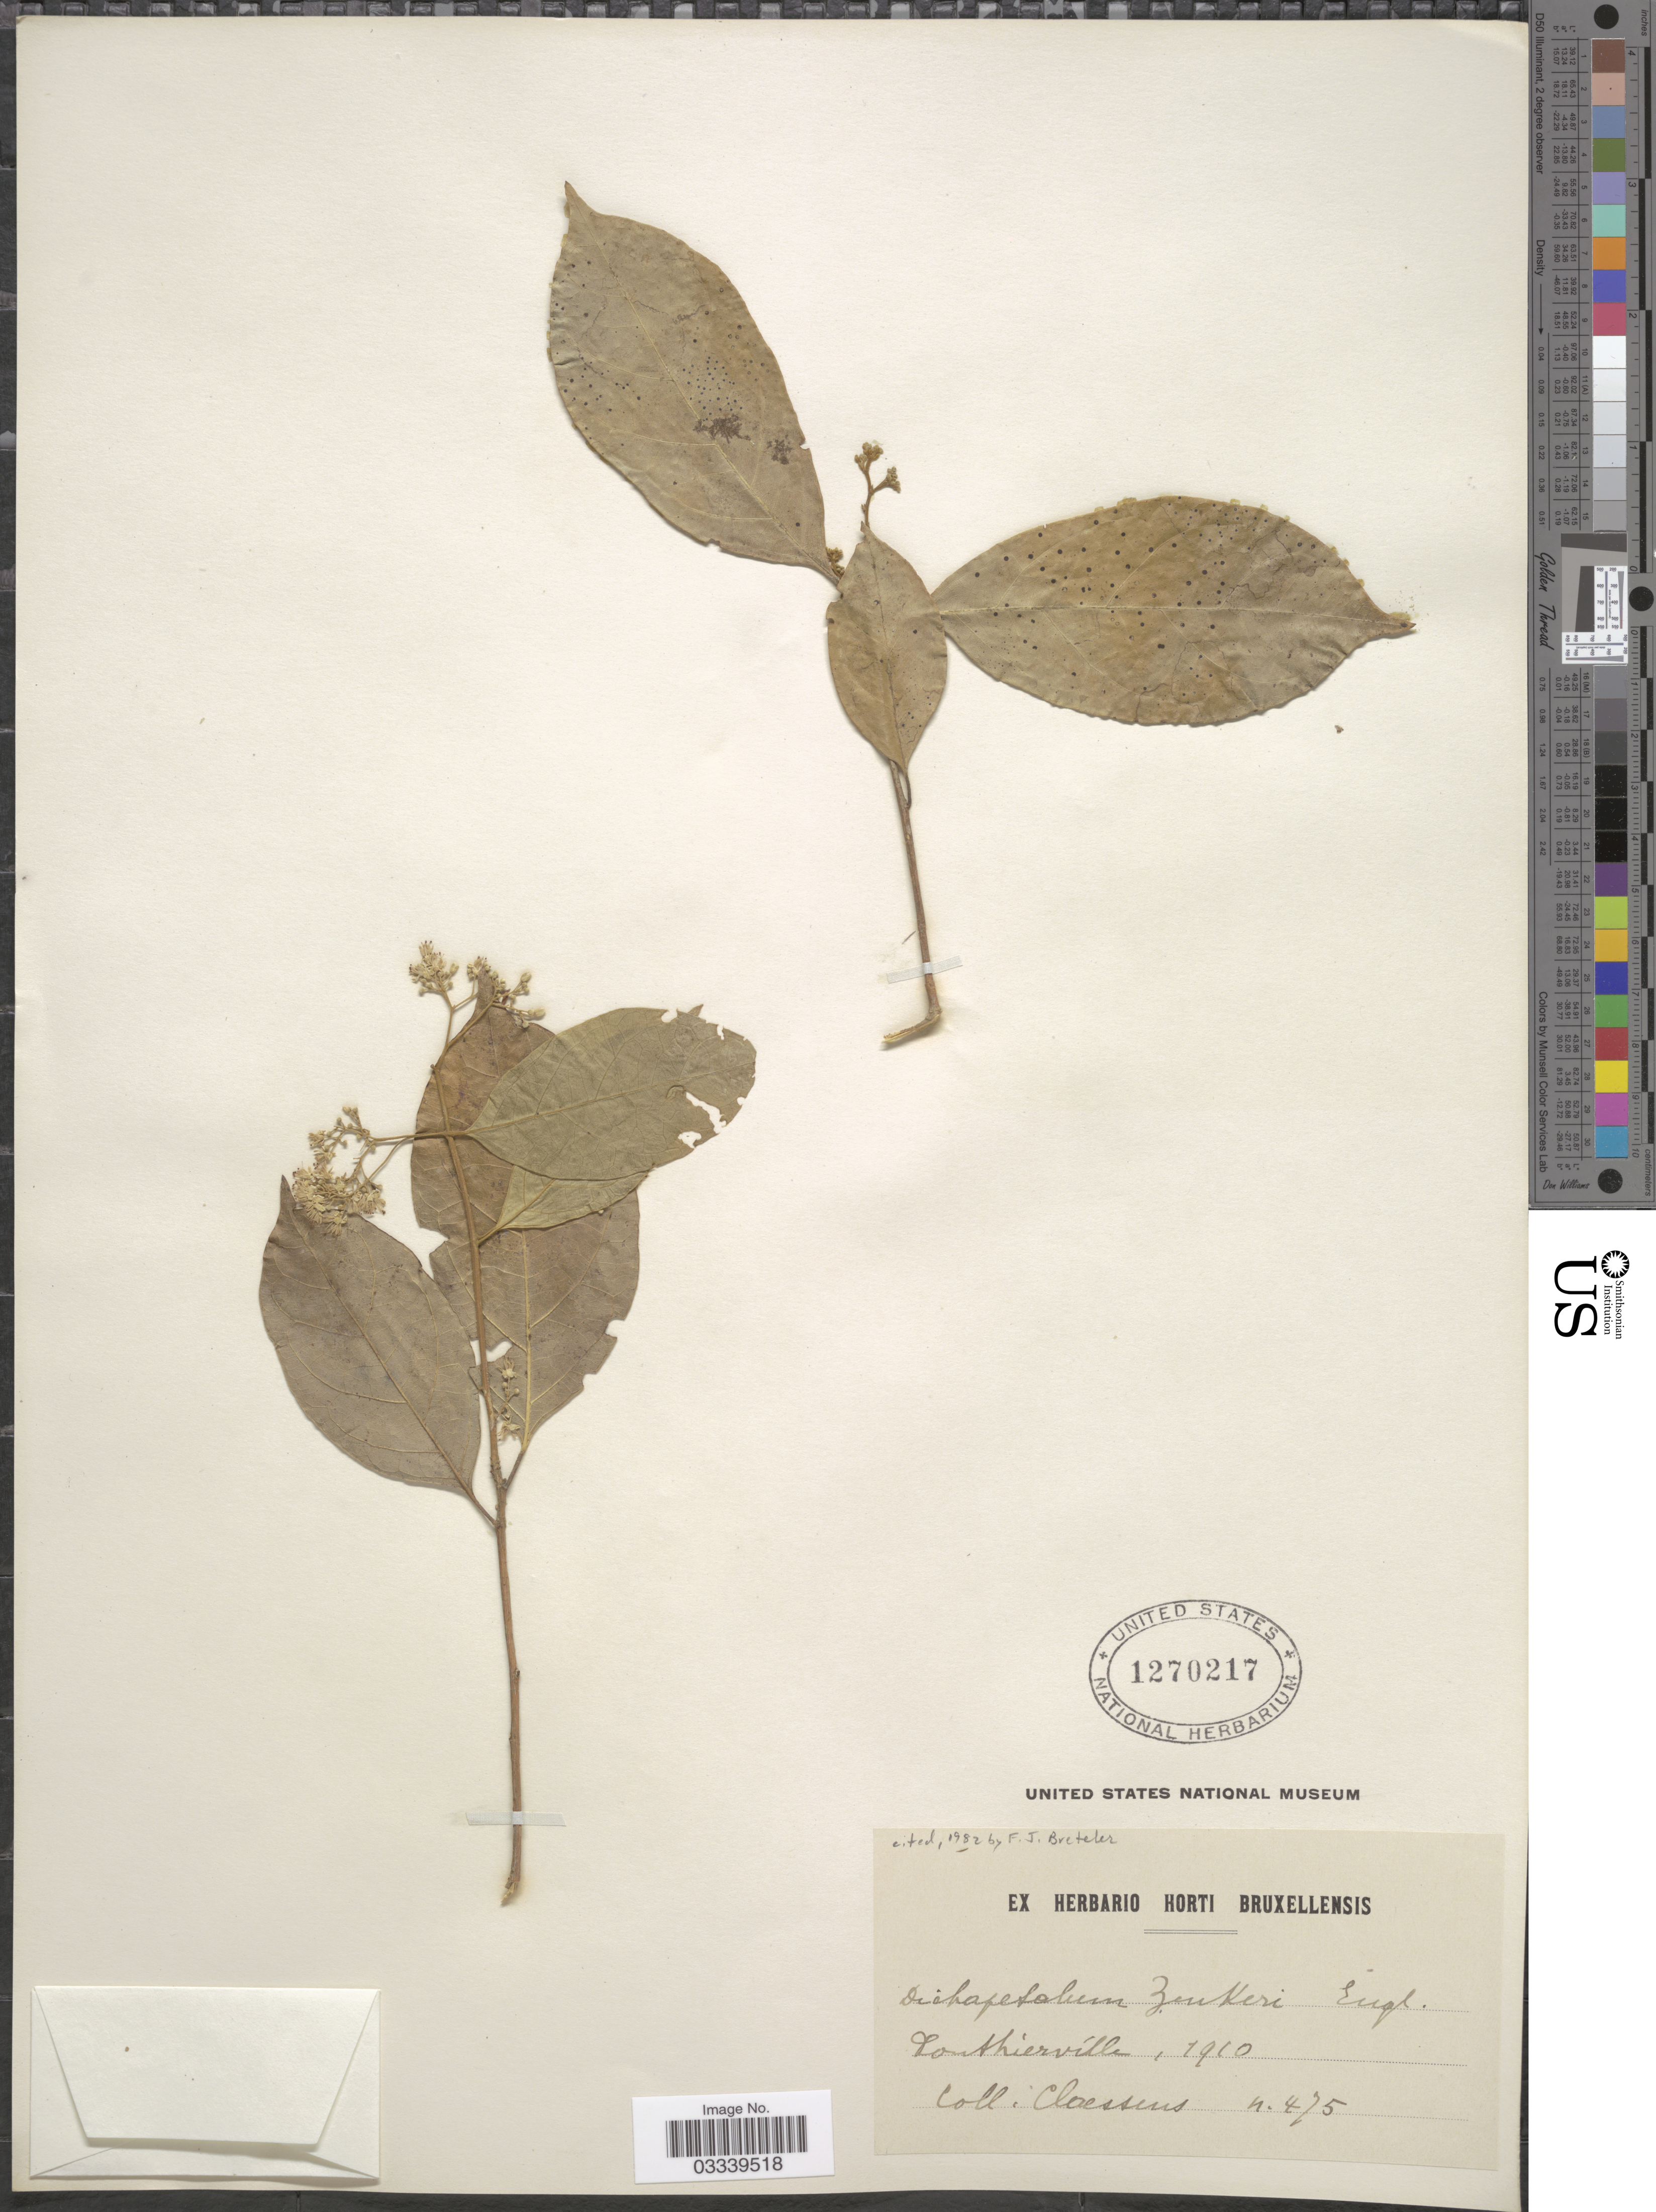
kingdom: Plantae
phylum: Tracheophyta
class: Magnoliopsida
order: Malpighiales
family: Dichapetalaceae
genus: Dichapetalum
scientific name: Dichapetalum zenkeri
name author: Engl.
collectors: -. Claessens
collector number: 475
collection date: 1910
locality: Southierville [interpreted].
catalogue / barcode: US 1270217